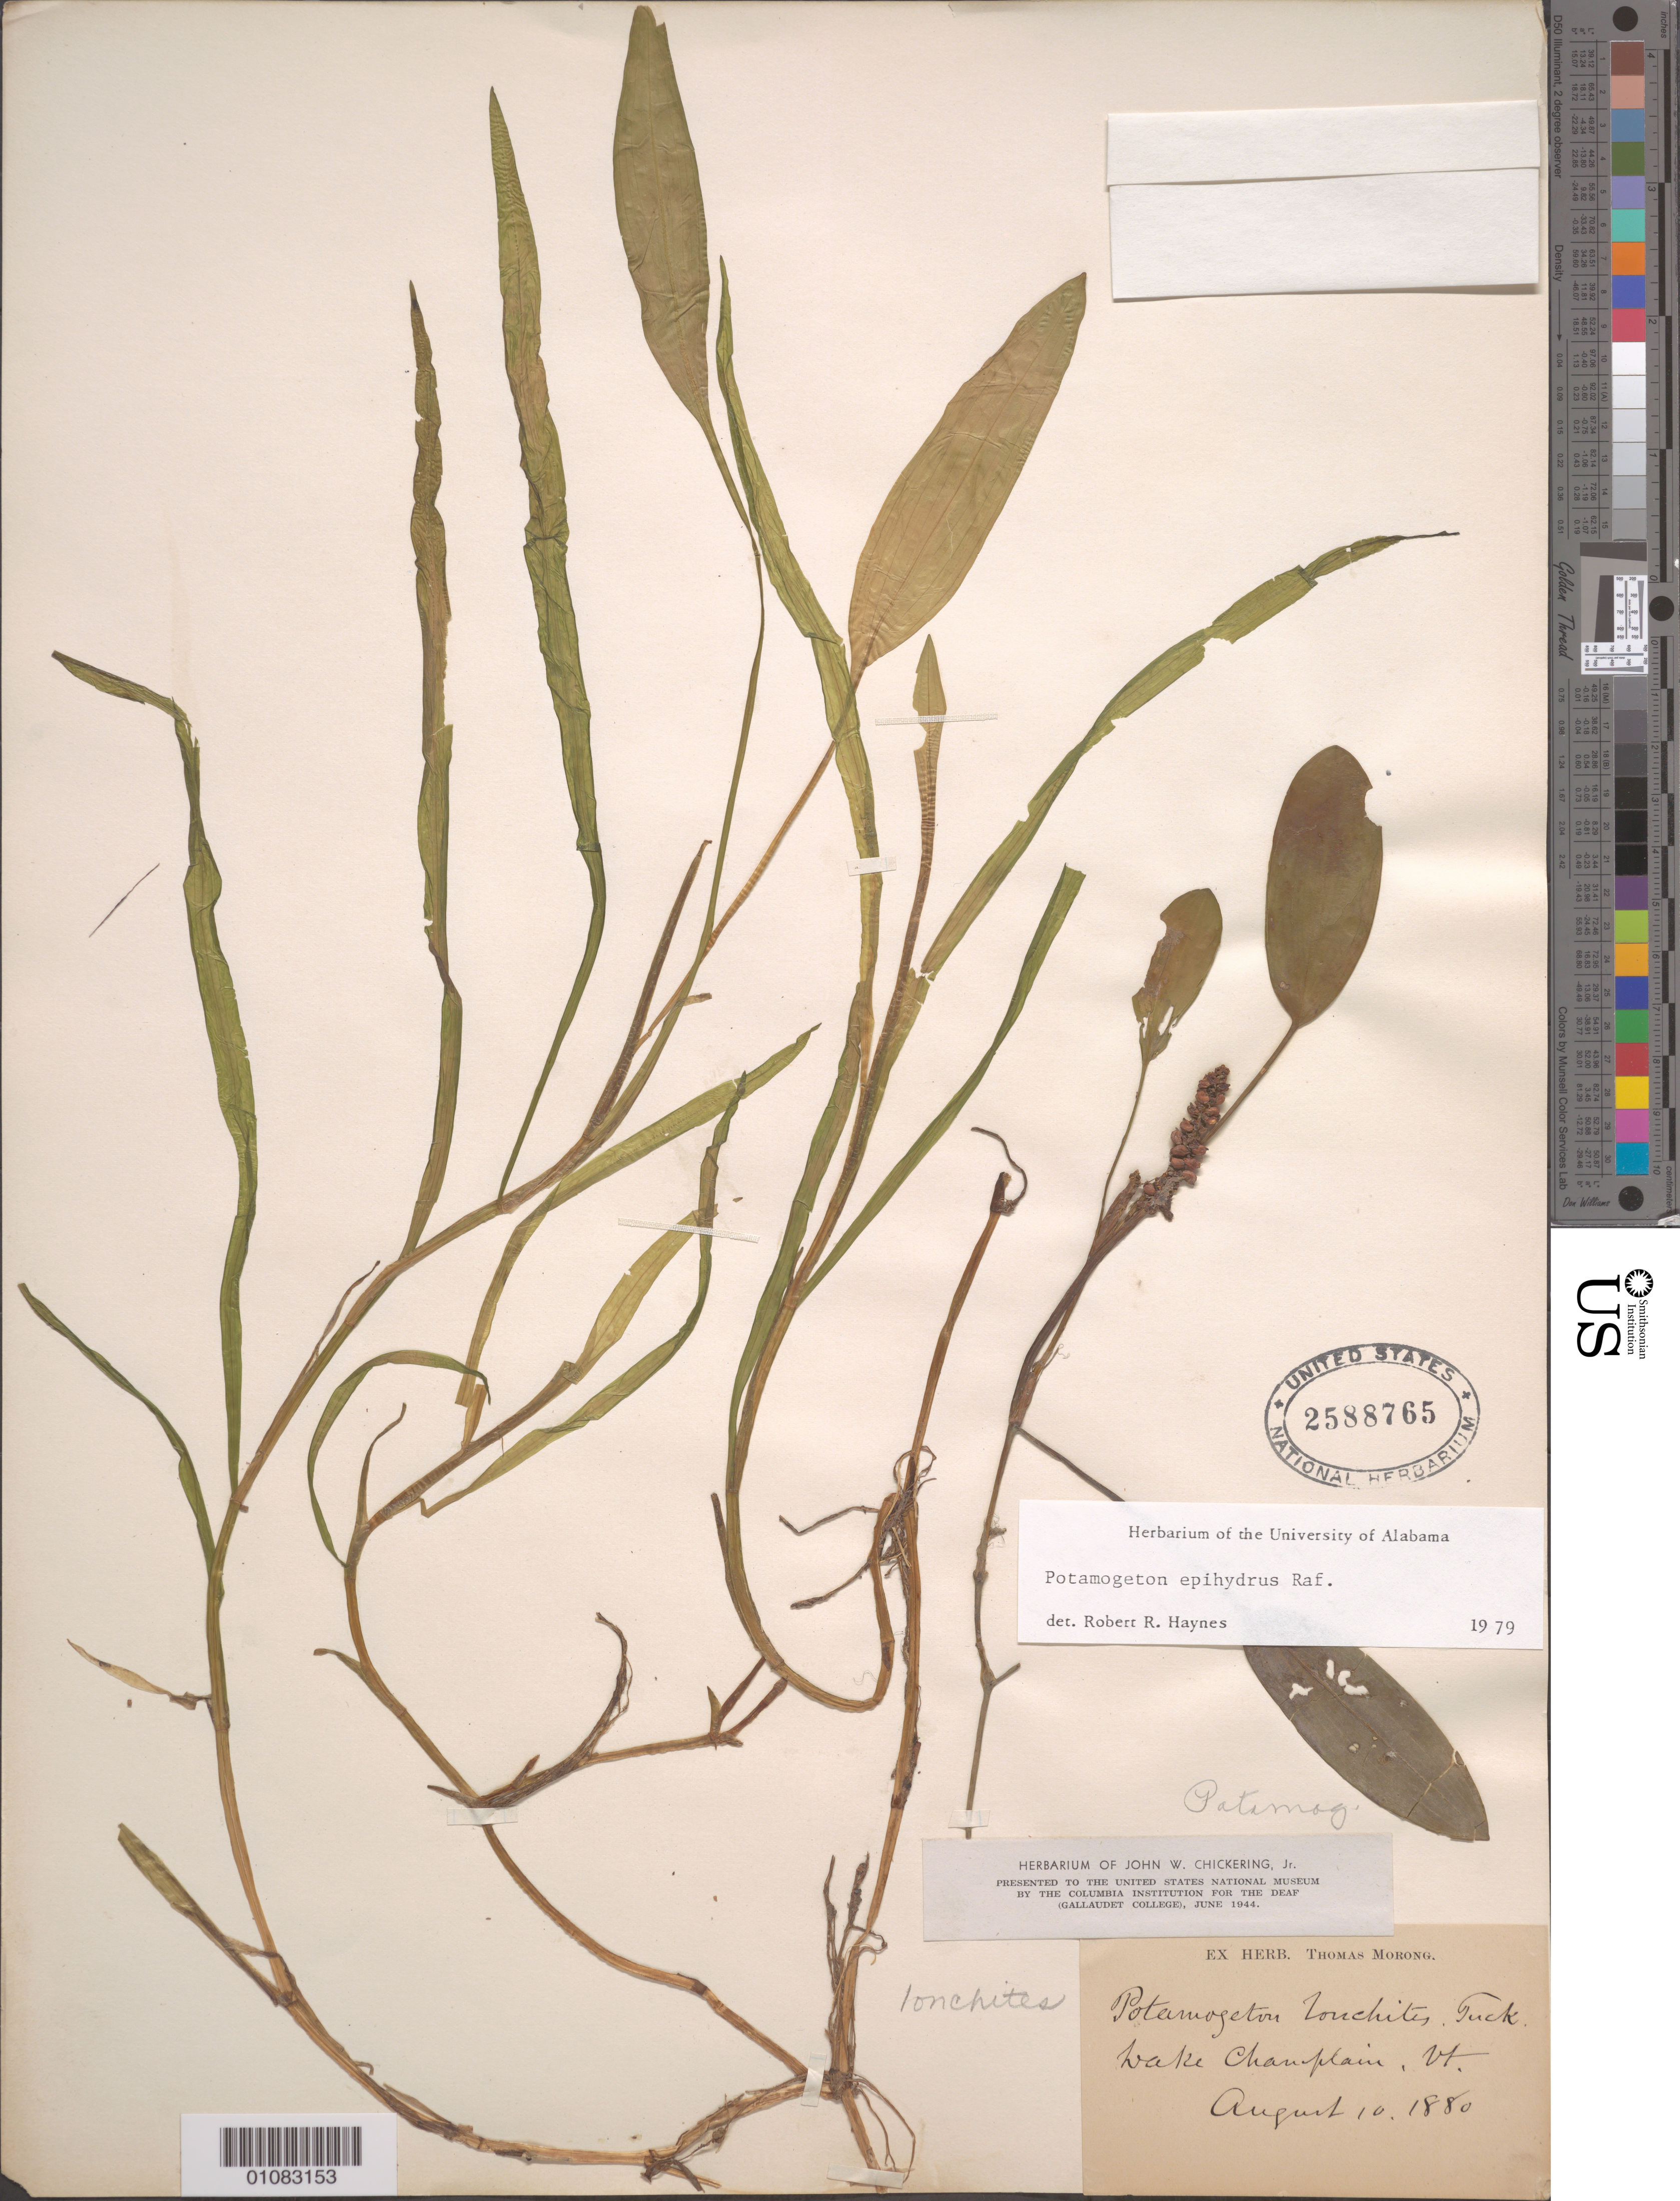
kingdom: Plantae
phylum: Tracheophyta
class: Liliopsida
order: Alismatales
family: Potamogetonaceae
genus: Potamogeton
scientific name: Potamogeton epihydrus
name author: Raf.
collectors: ex Herb. T. Morong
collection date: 1880-08-10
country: United States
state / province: Vermont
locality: Lake Champlain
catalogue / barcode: US 2588765